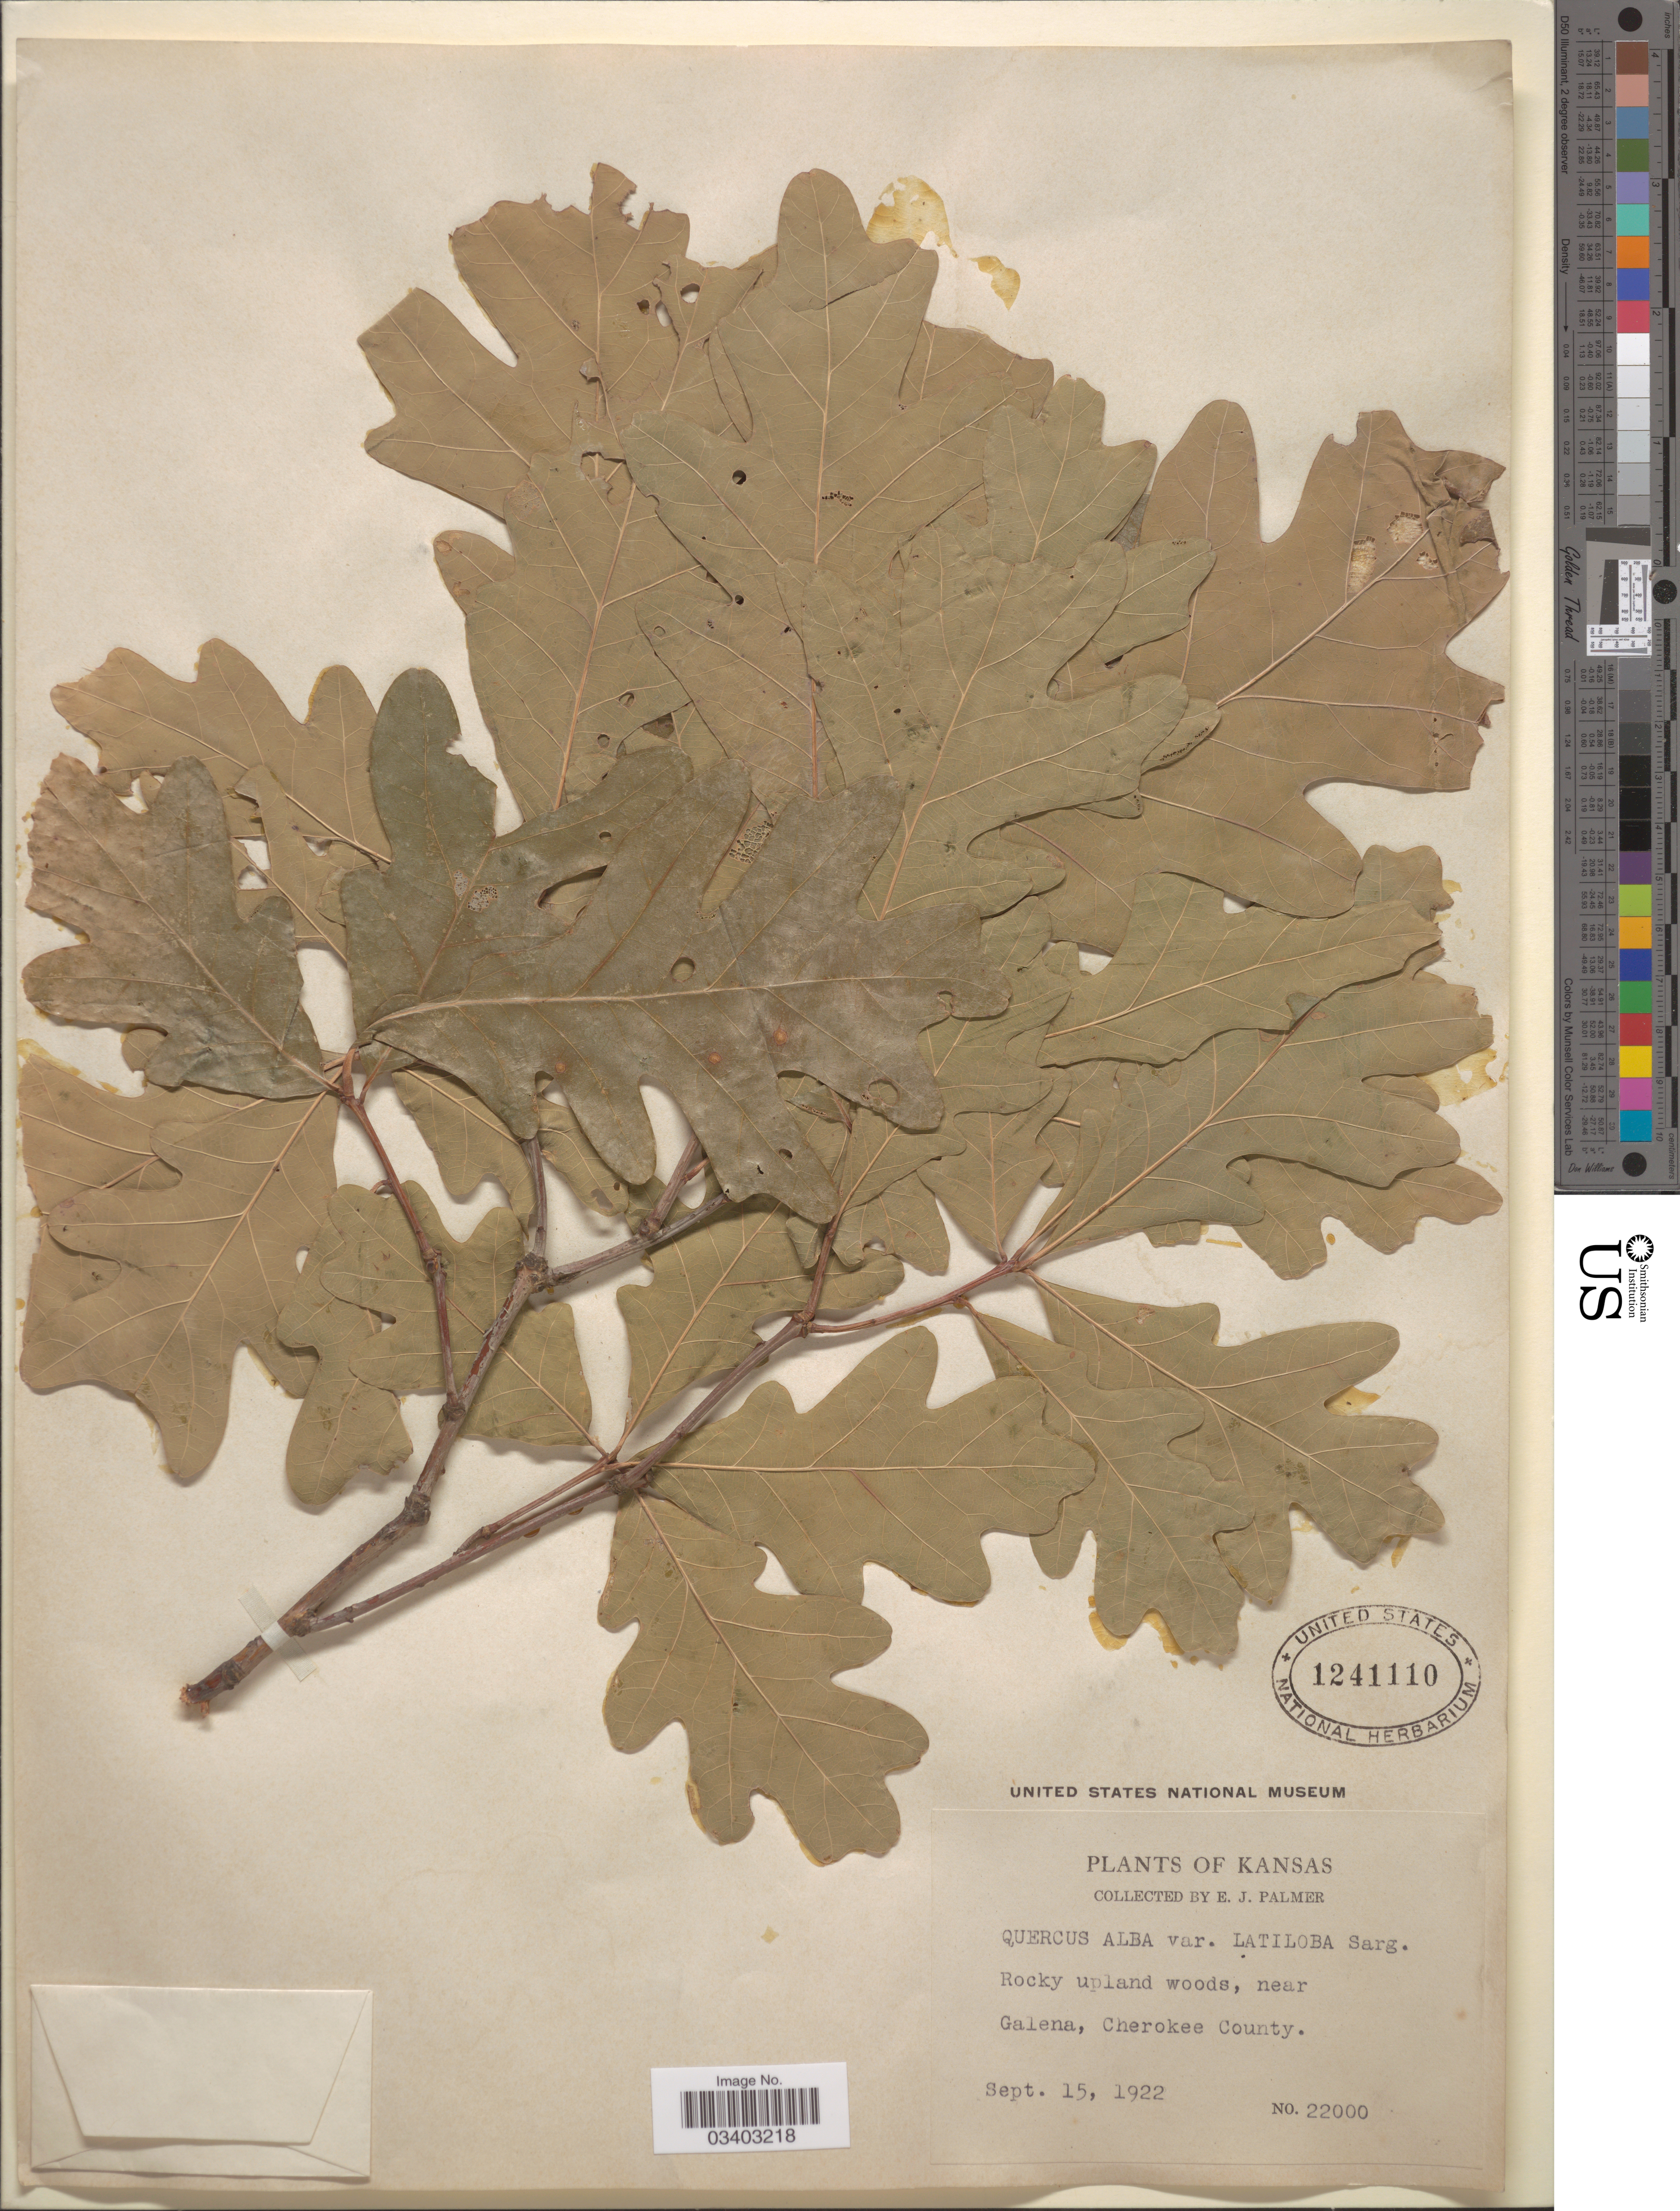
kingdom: Plantae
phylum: Tracheophyta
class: Magnoliopsida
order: Fagales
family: Fagaceae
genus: Quercus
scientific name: Quercus alba var. latiloba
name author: (Sarg.) E.J. Palmer & Steyerm.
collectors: E. J. Palmer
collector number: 22000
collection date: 1922-09-15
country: United States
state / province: Kansas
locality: Rocky upland woods, near Galena, Cherokee County.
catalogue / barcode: US 1241110